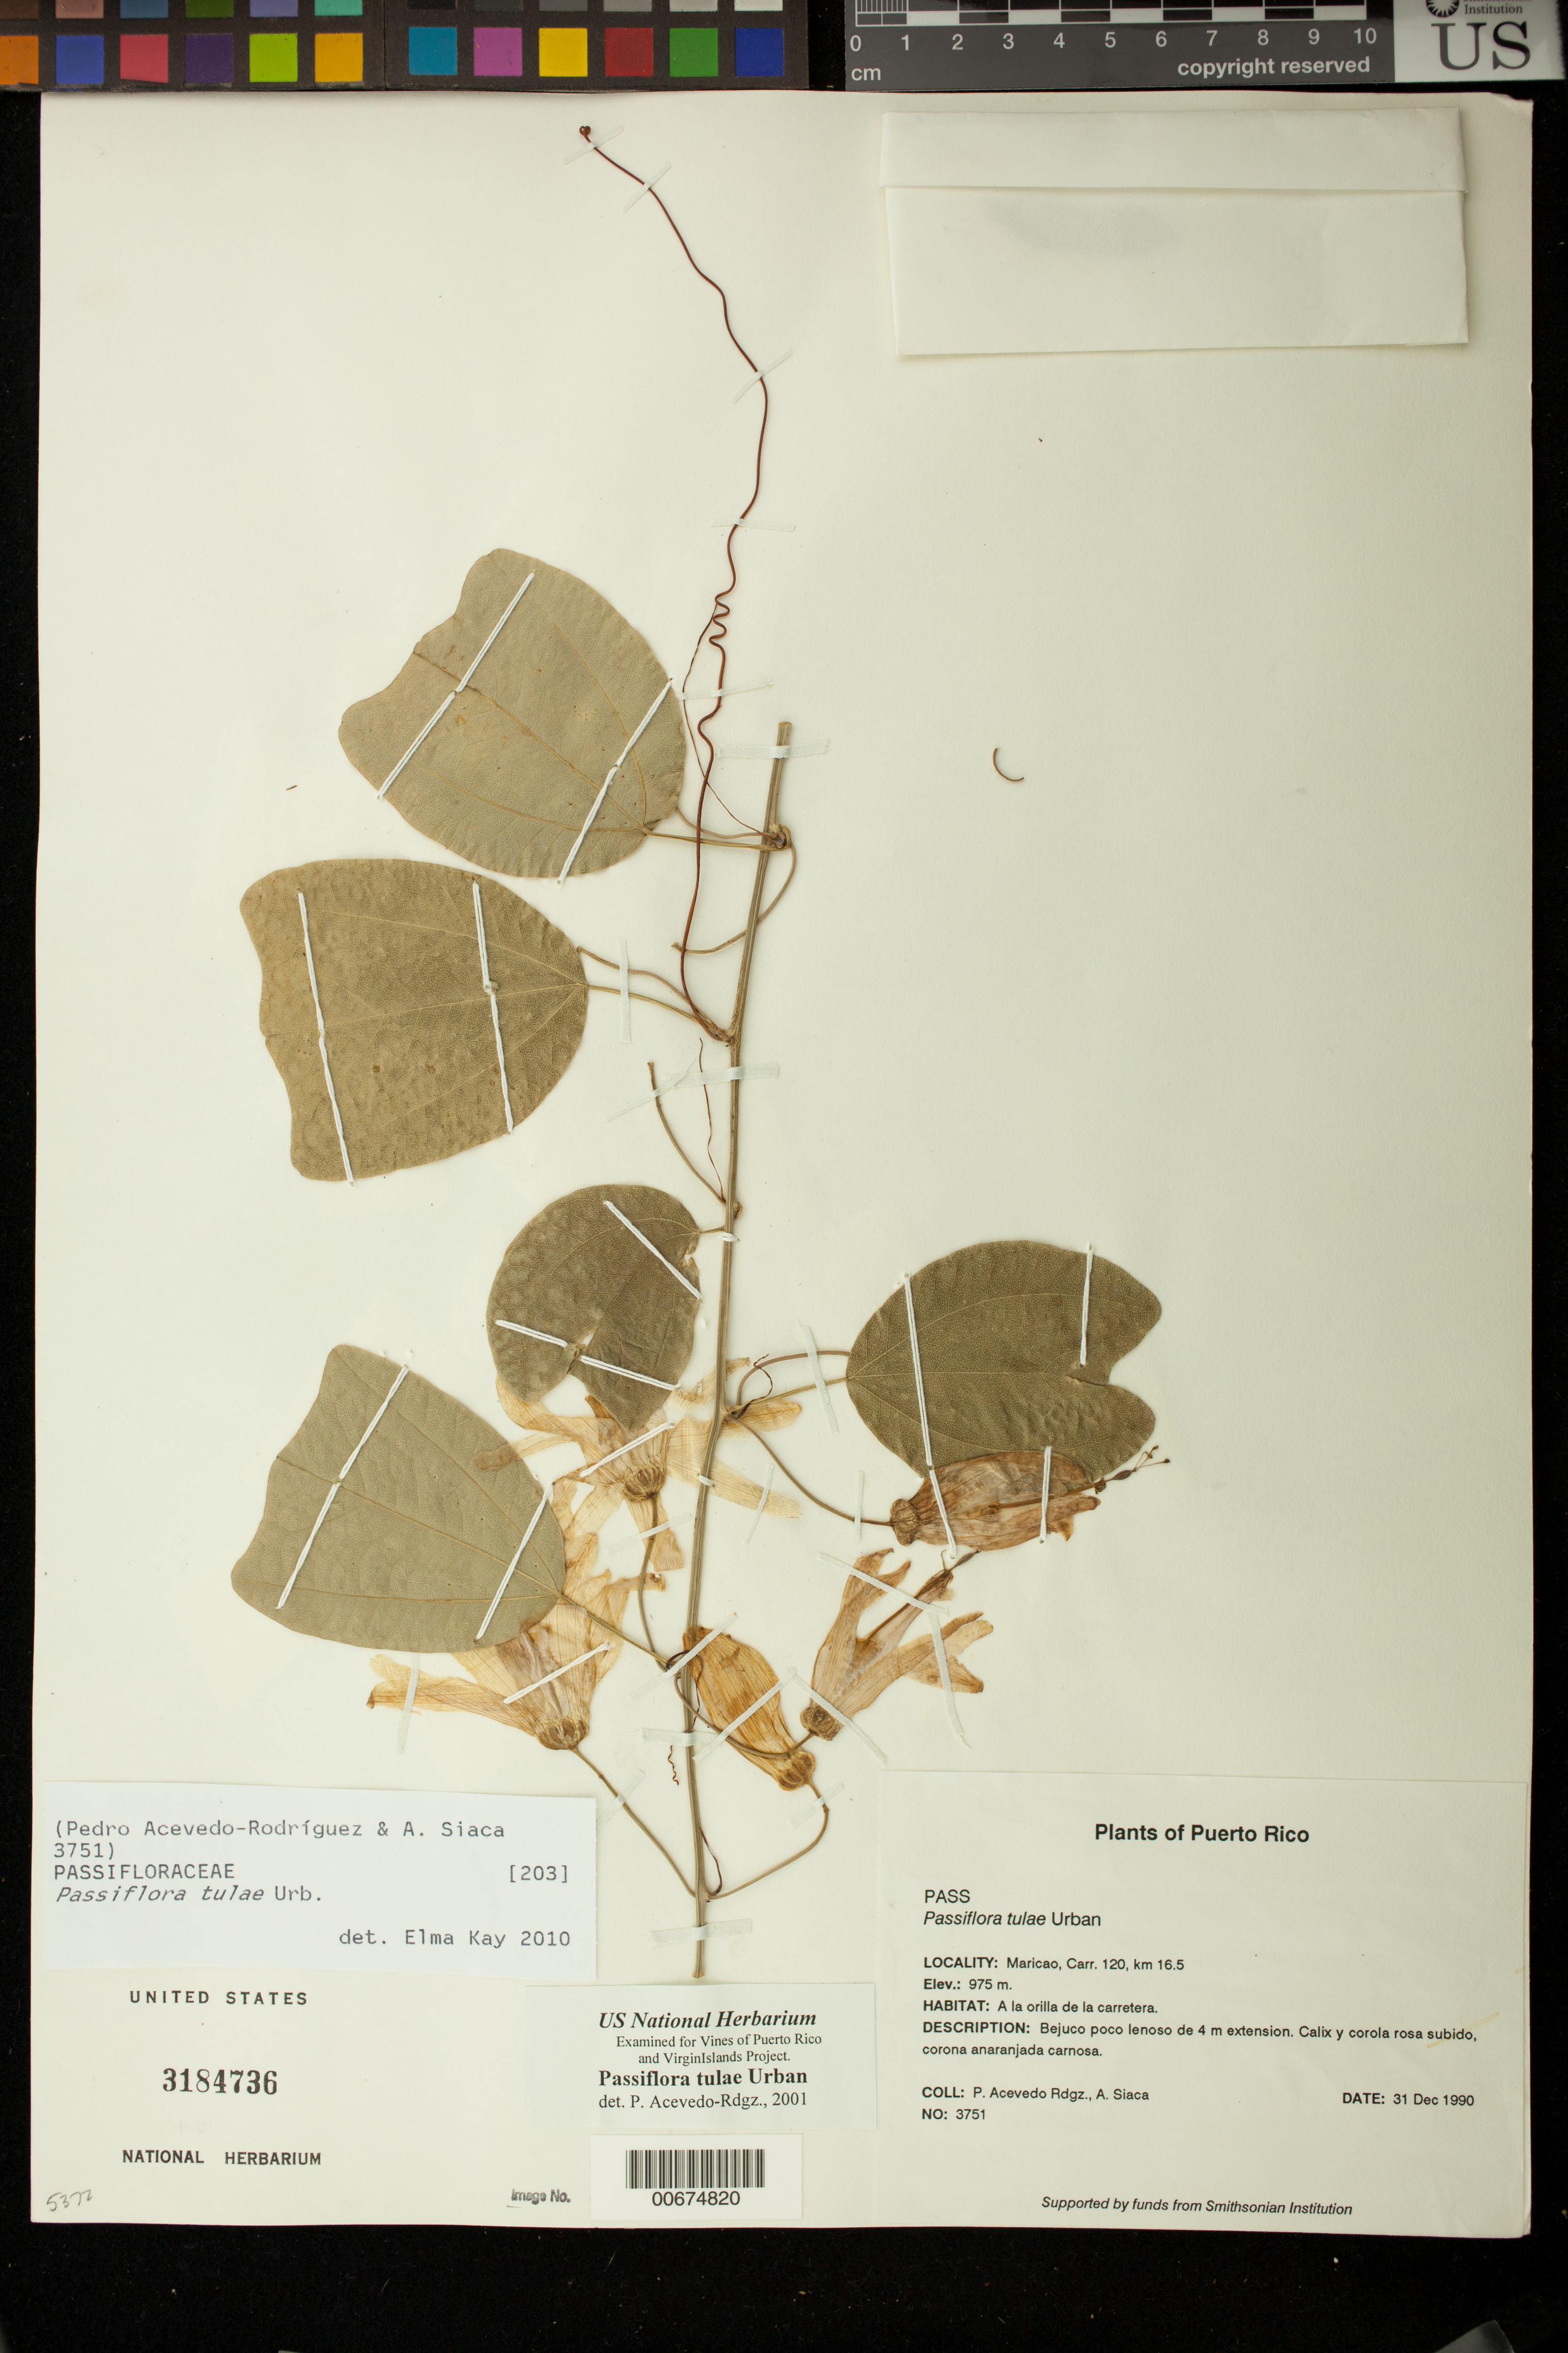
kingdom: Plantae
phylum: Tracheophyta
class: Magnoliopsida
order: Malpighiales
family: Passifloraceae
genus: Passiflora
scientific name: Passiflora tulae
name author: Urb.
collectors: P. Acevedo-Rodr. & A. Siaca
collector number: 3751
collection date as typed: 31 Dec 1990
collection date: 1990-12-31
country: Puerto Rico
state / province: Maricao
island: Puerto Rico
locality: Maricao, Carr. 120, km 16.5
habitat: A la orilla de la carretera.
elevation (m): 975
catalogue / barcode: US 3184736